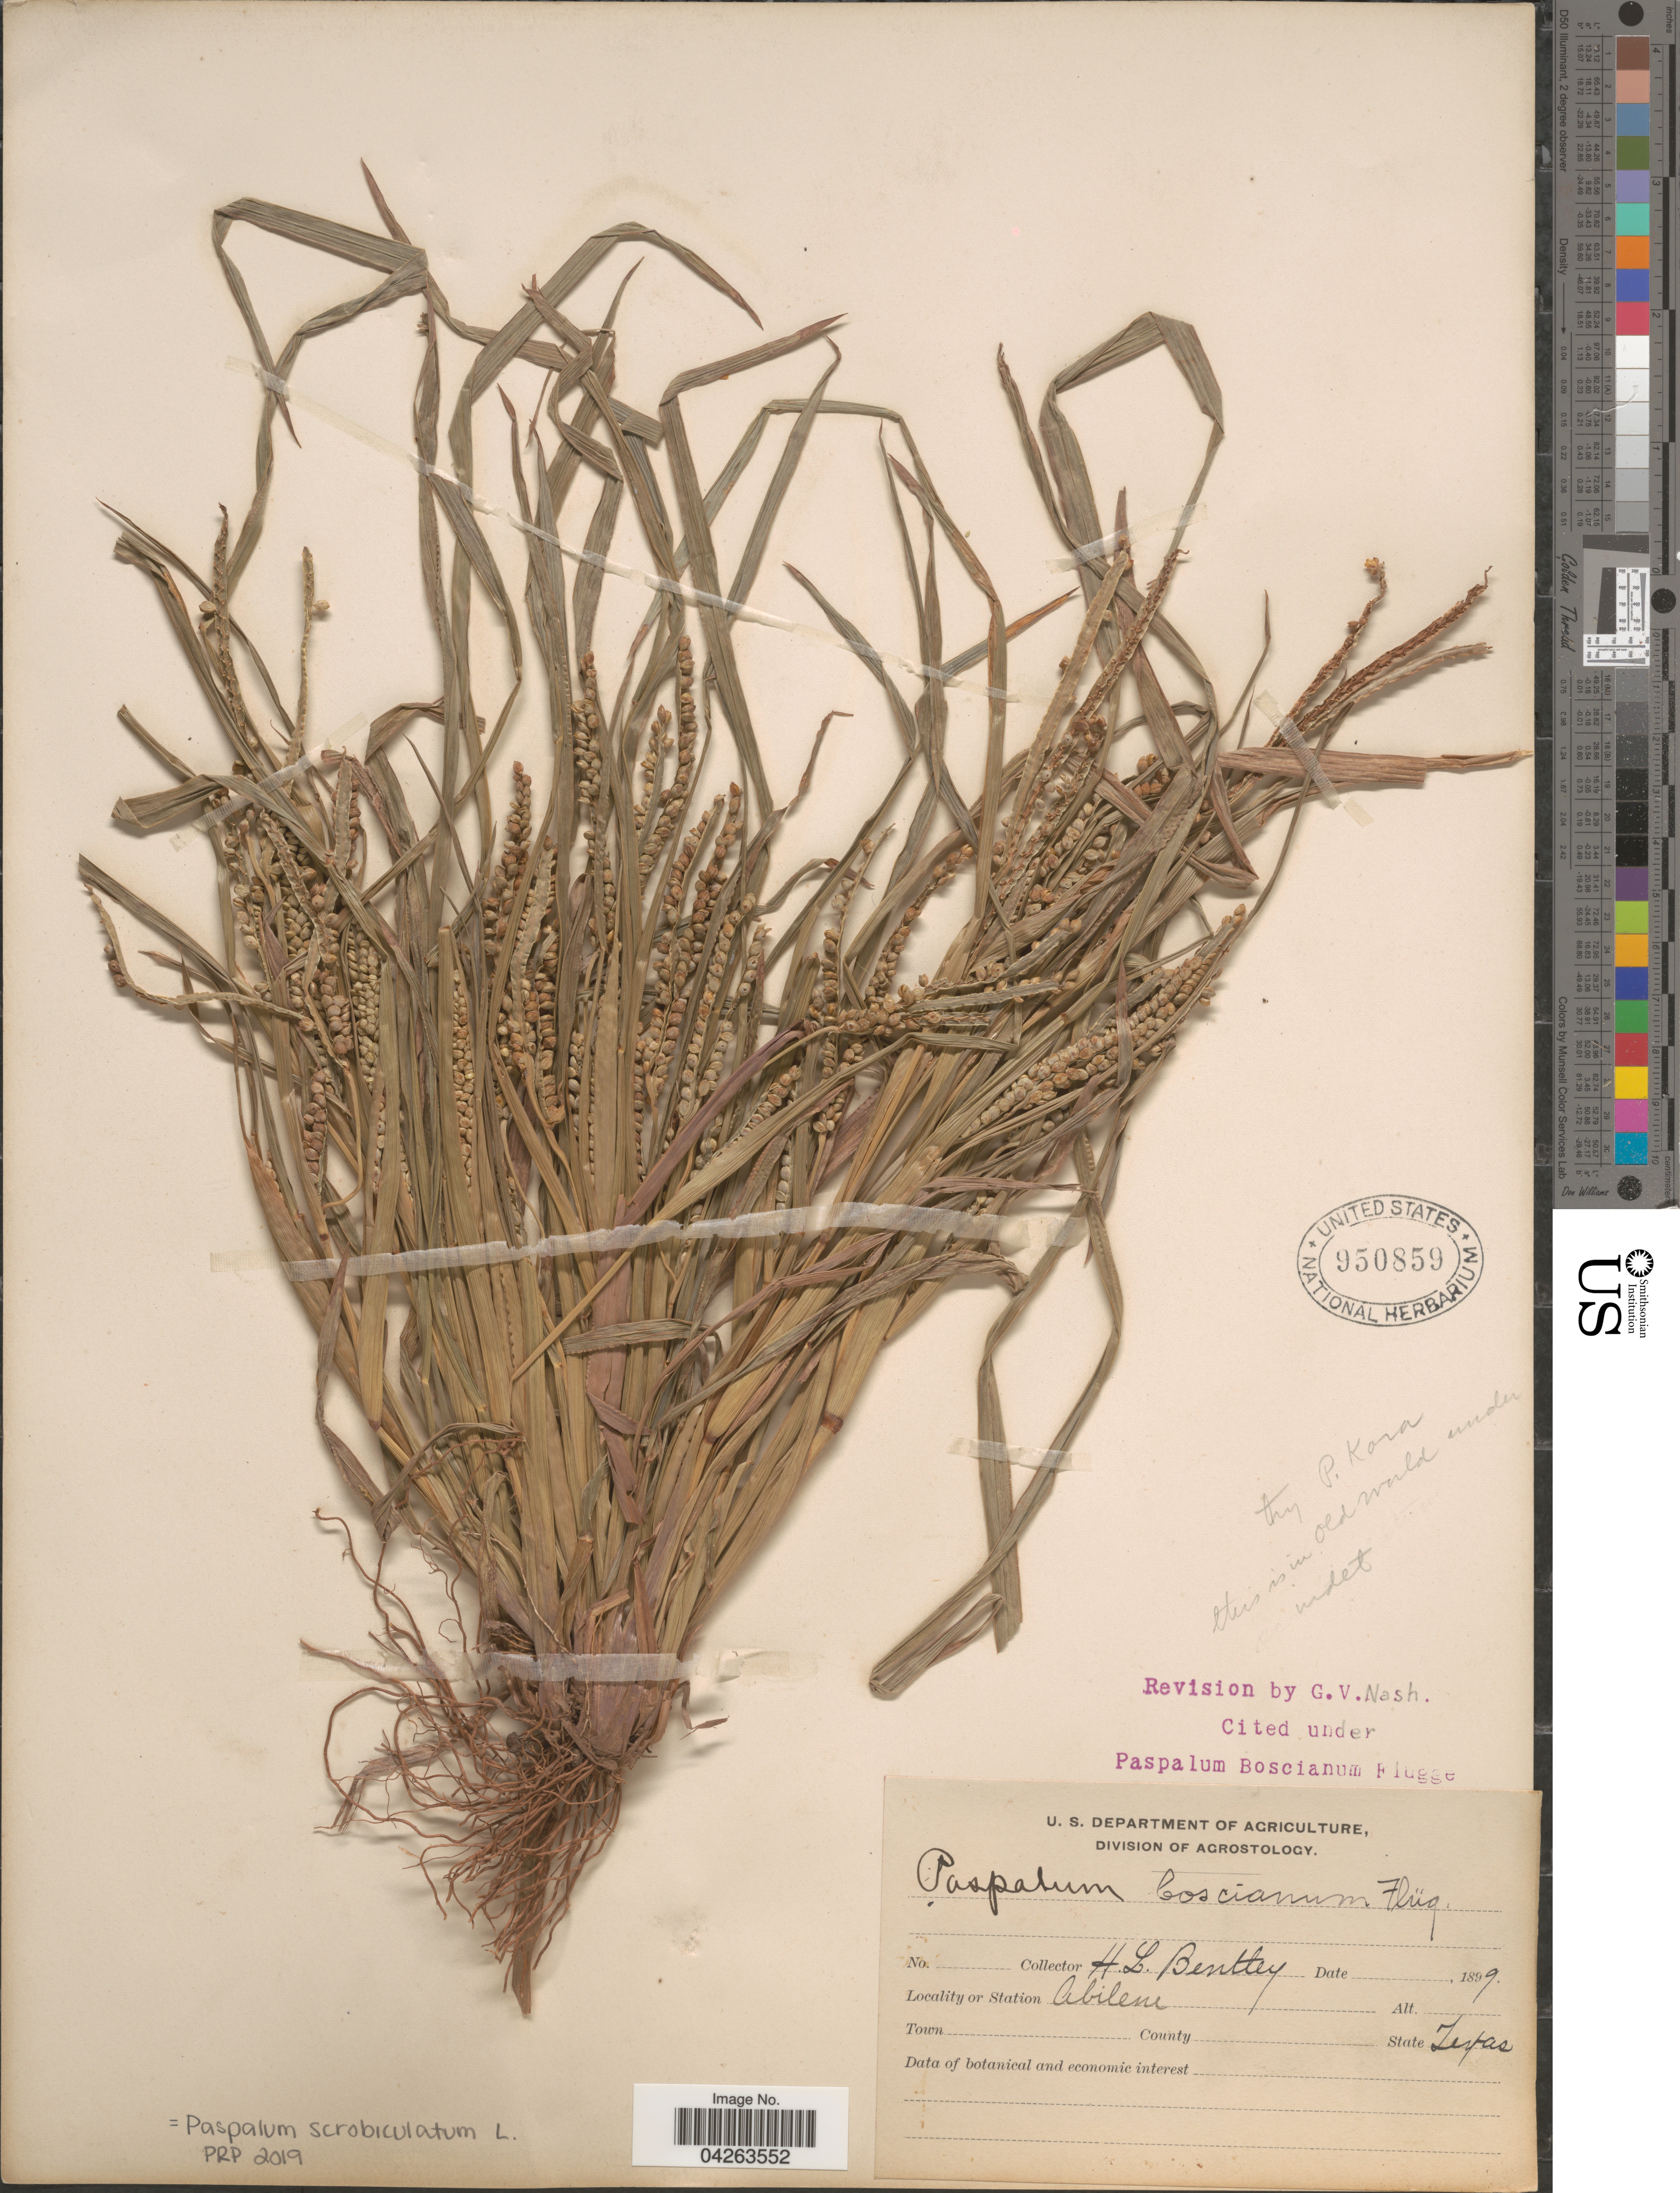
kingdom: Plantae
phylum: Tracheophyta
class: Liliopsida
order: Poales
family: Poaceae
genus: Paspalum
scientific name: Paspalum scrobiculatum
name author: L.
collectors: H. Bentley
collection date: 1899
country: United States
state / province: Texas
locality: Station Abilene.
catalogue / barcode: US 950859